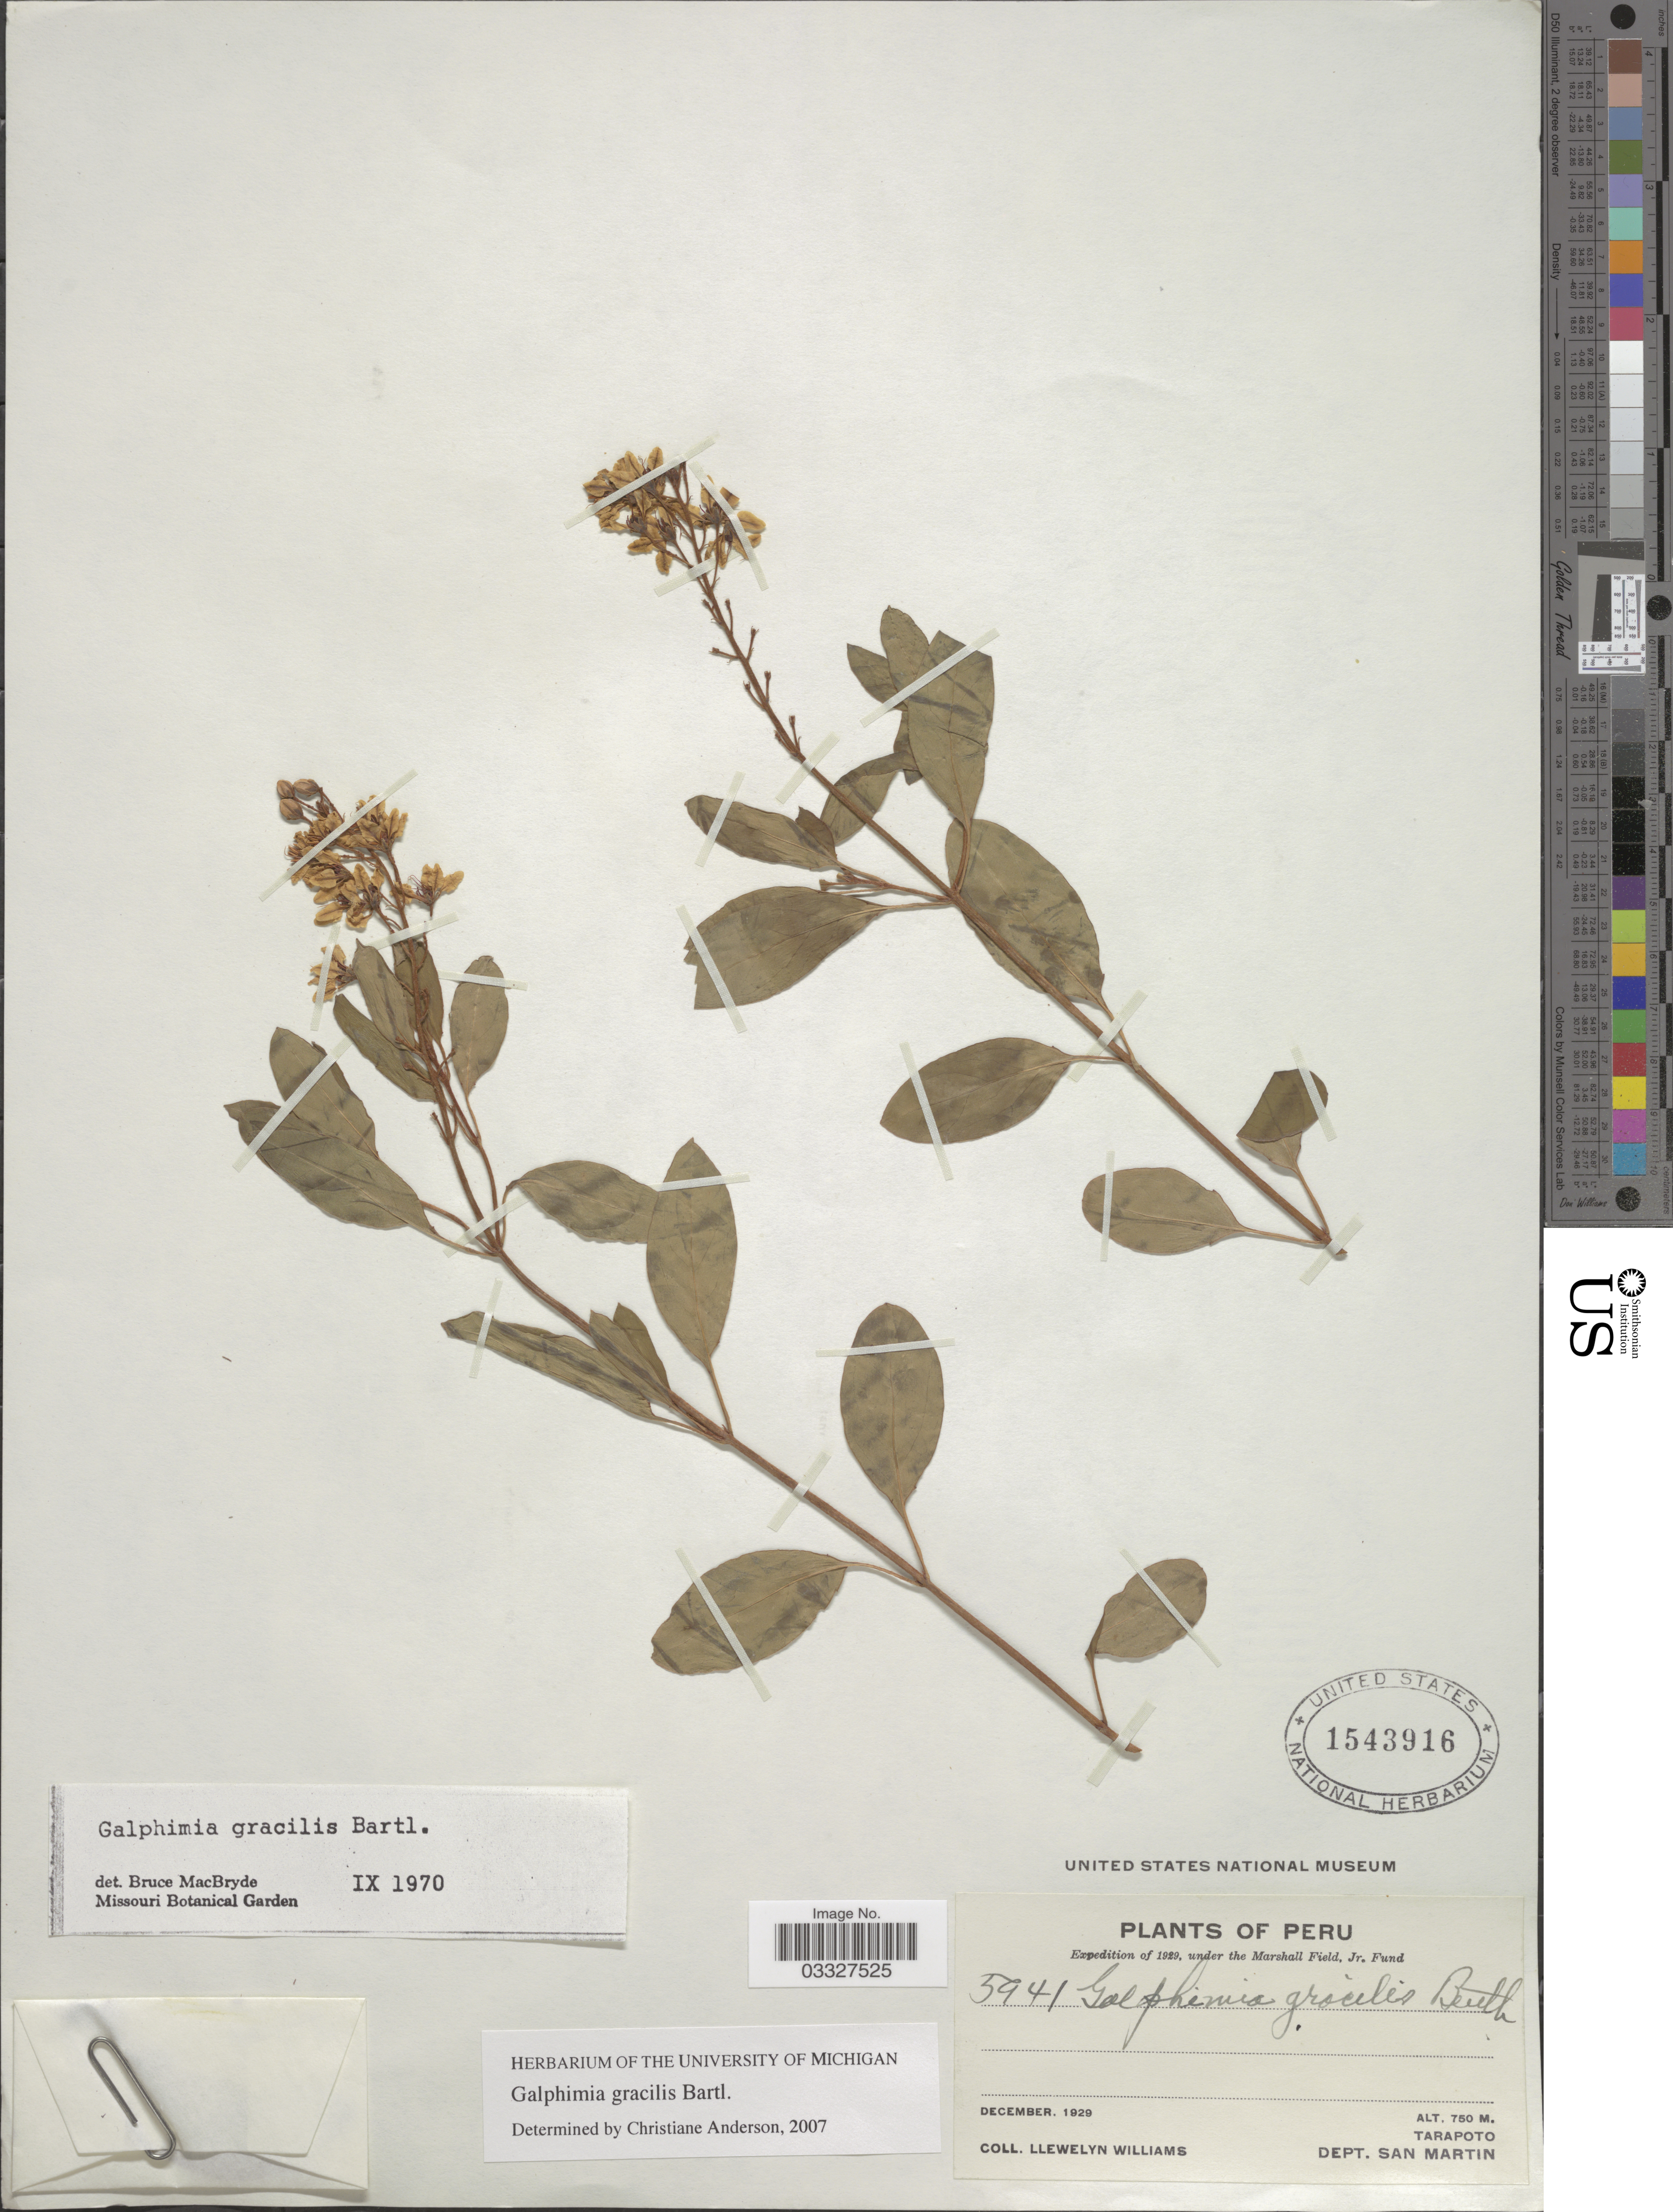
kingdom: Plantae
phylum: Tracheophyta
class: Magnoliopsida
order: Malpighiales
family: Malpighiaceae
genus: Galphimia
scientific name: Galphimia gracilis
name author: Bartl.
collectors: Ll. Williams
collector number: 5941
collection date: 1929-12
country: Peru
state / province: San Martín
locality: Tarapoto. Dept. San Martin.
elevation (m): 750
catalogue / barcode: US 1543916